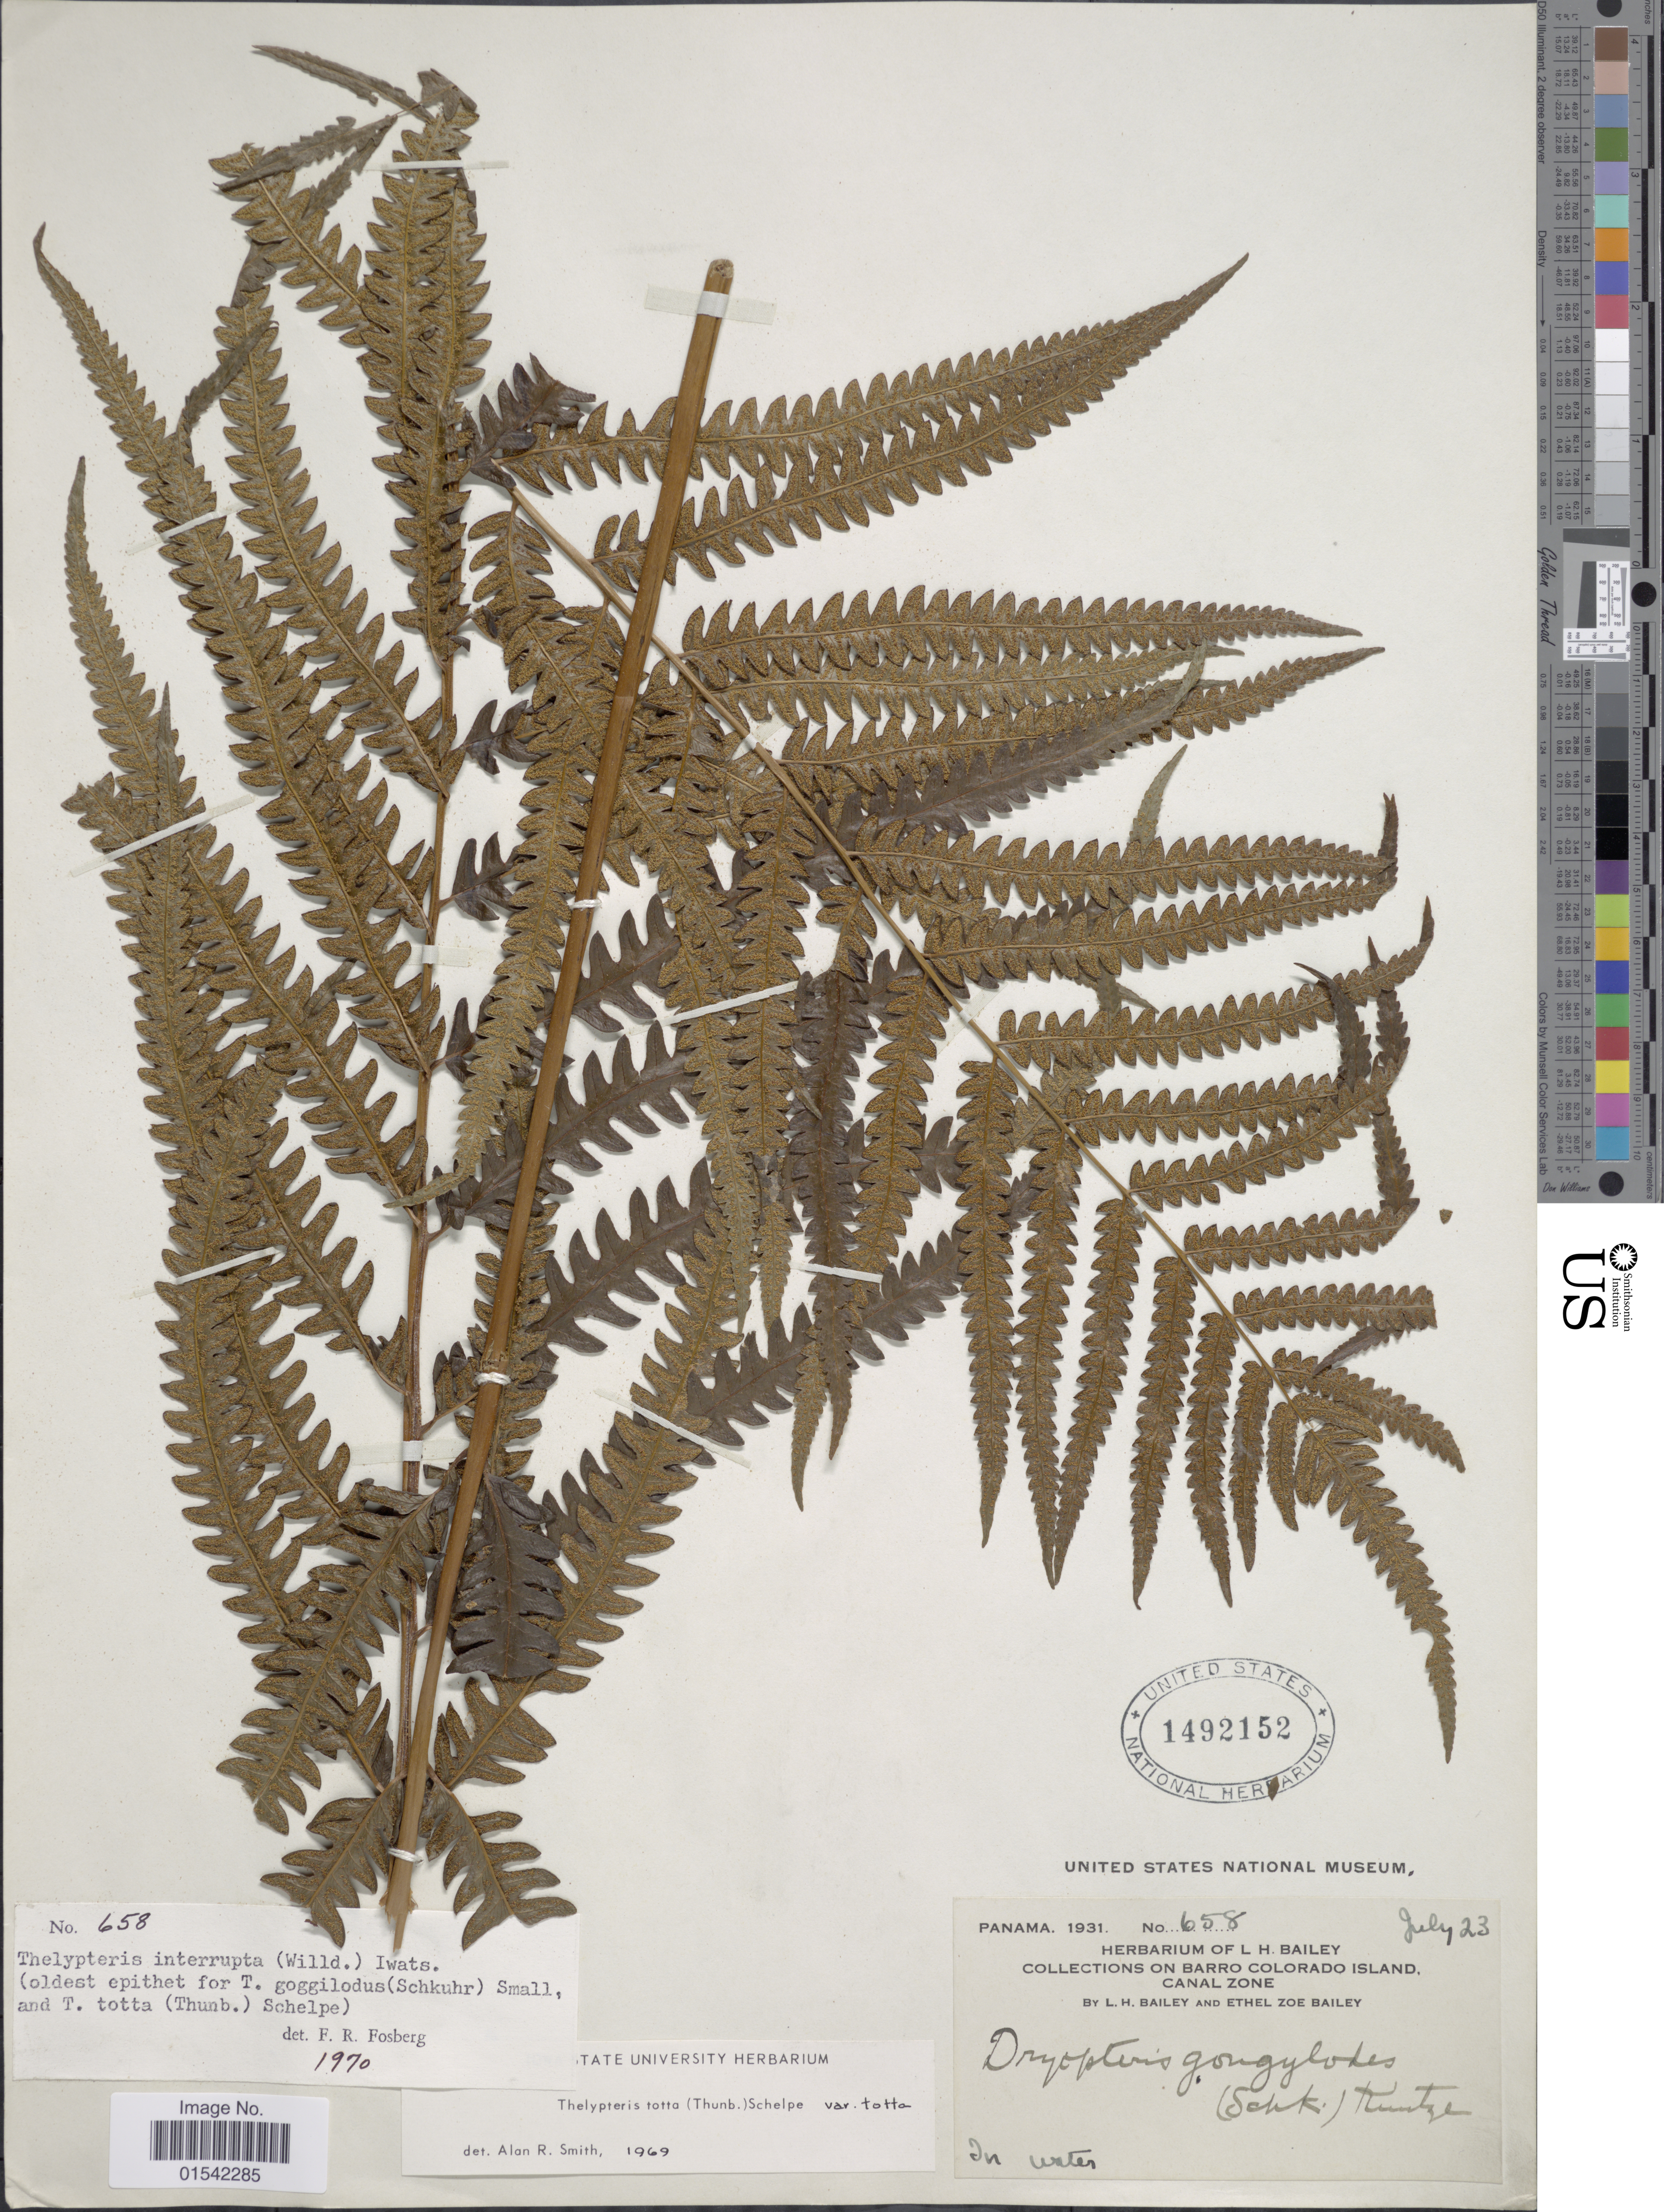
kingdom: Plantae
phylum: Tracheophyta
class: Polypodiopsida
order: Polypodiales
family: Thelypteridaceae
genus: Cyclosorus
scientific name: Cyclosorus interruptus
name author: (Willd.) H. Itô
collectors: L. H. Bailey & E. Z. Bailey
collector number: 658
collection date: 1931-07-23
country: Panama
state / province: Panamá Oeste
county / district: Canal Zone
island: Barro Colorado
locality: On Barro Colorado Island, Canal Zone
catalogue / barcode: US 1492152